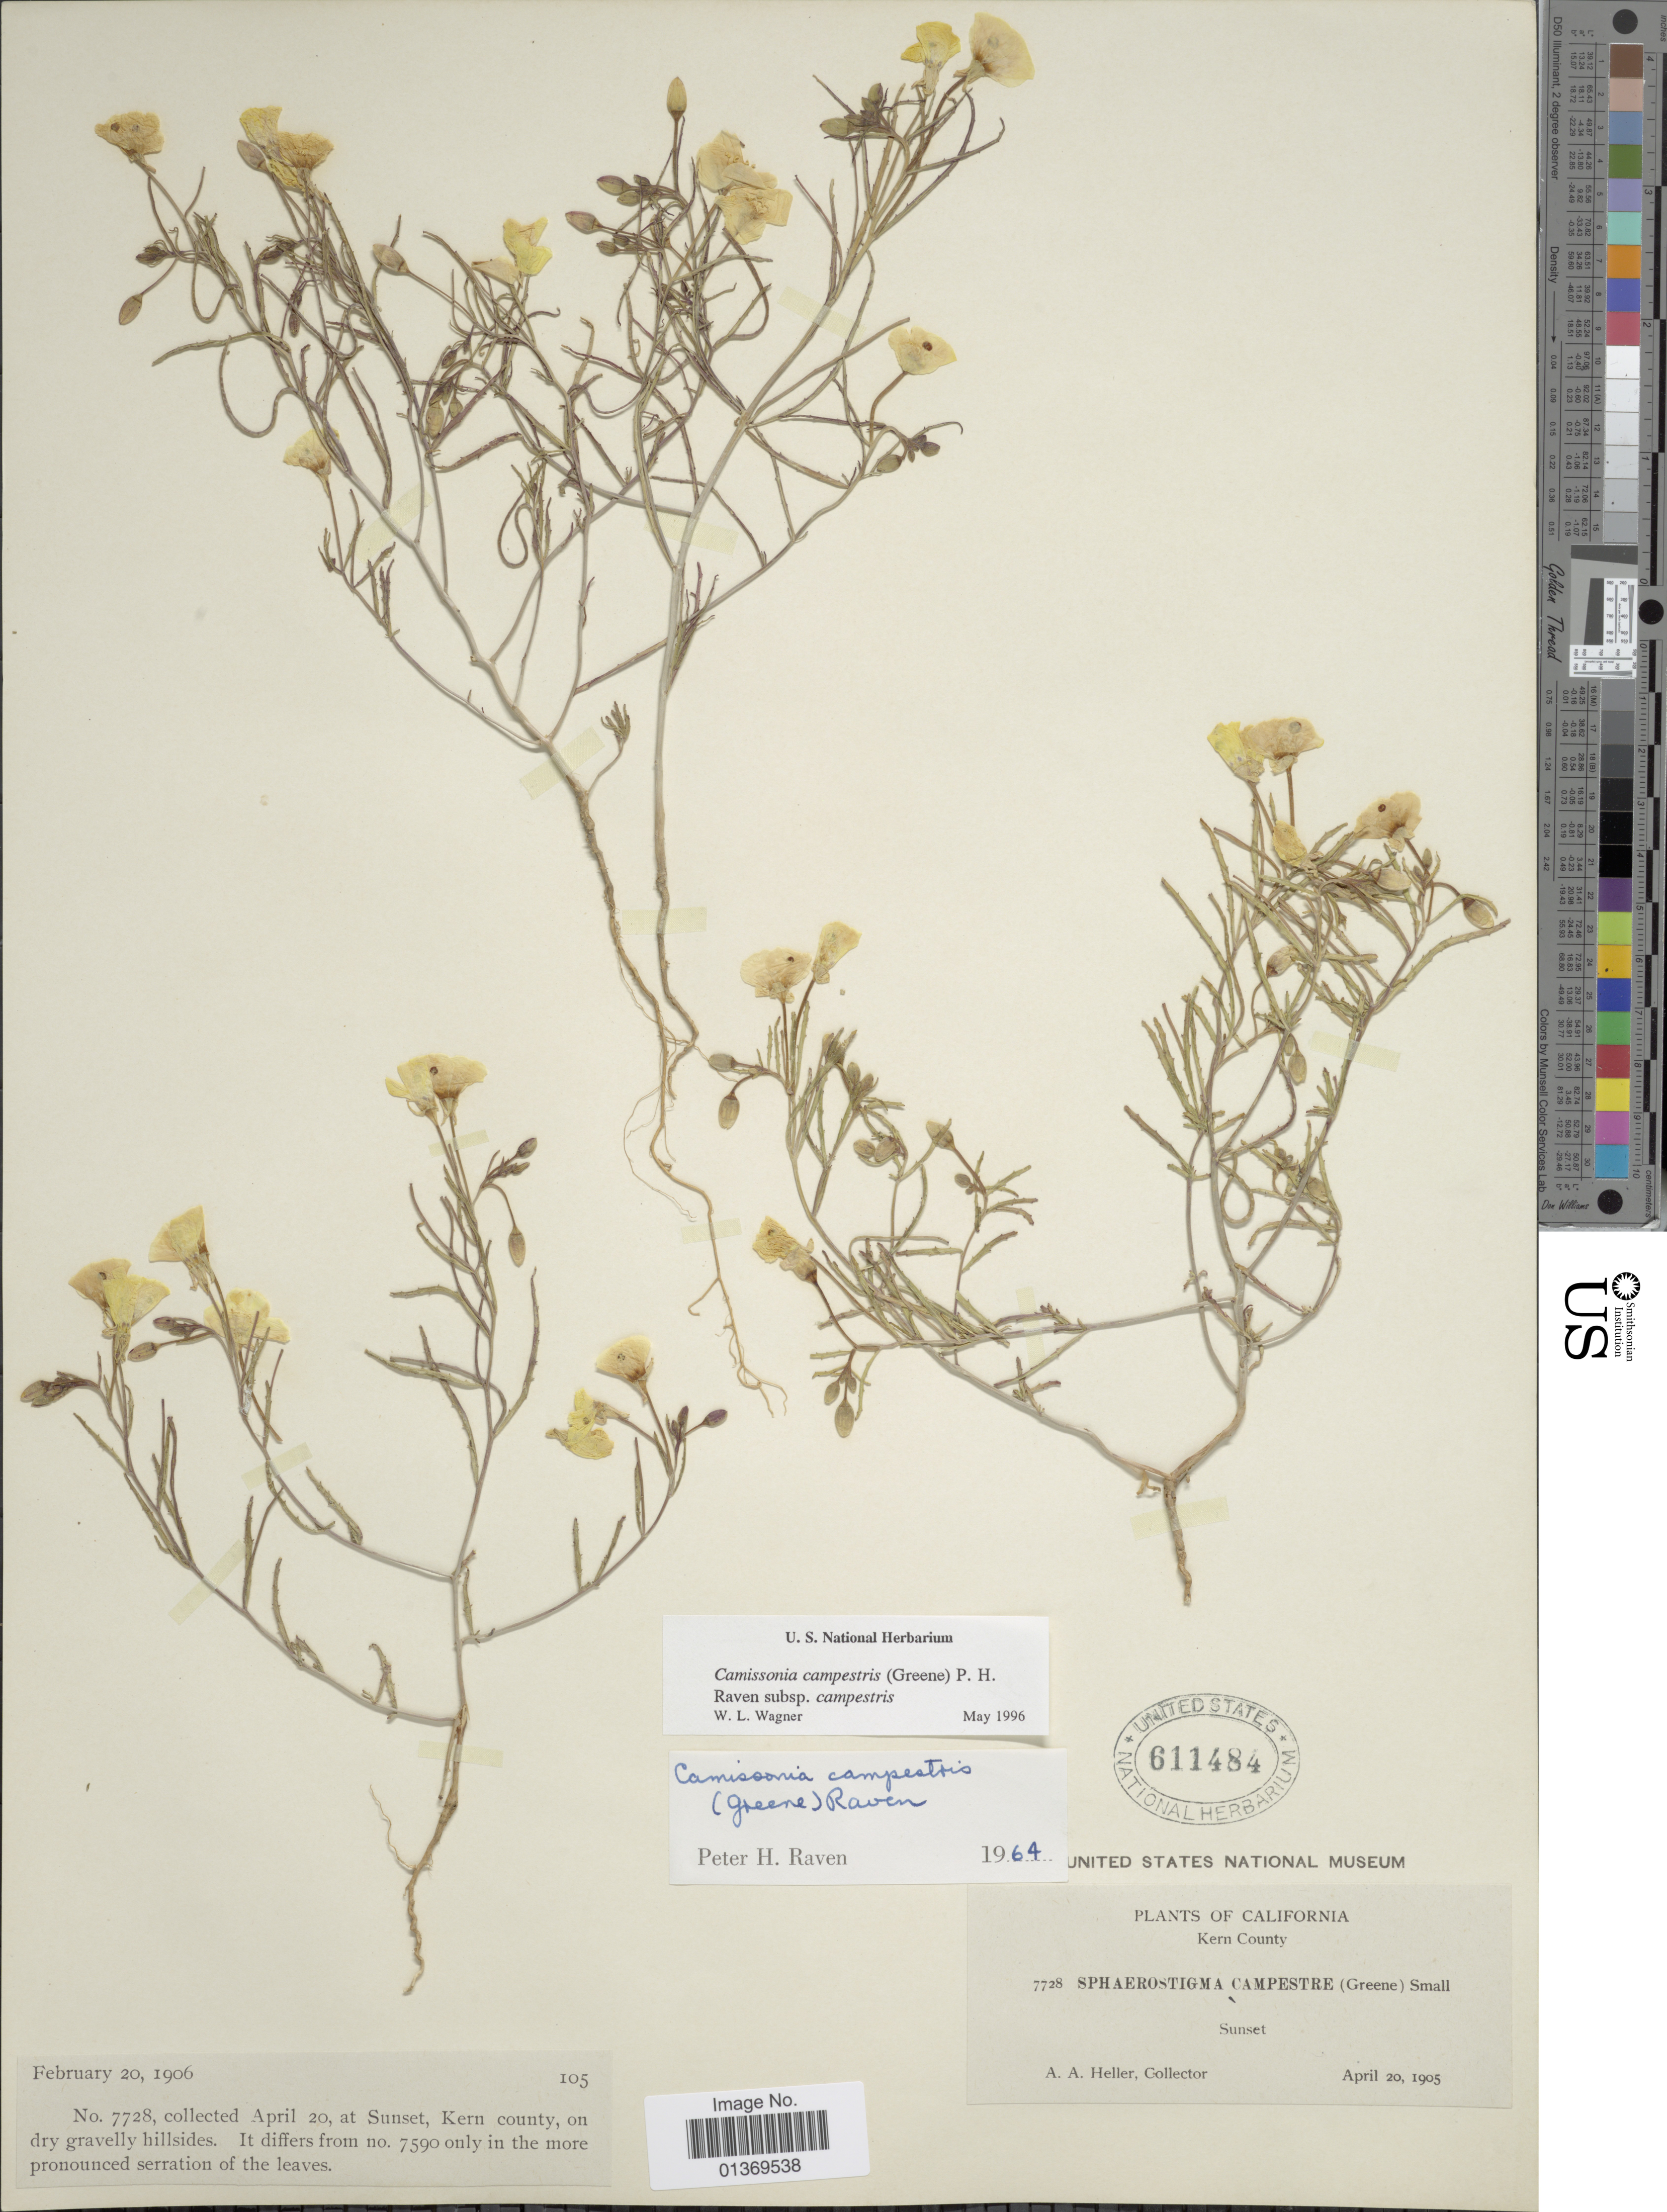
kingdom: Plantae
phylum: Tracheophyta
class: Magnoliopsida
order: Myrtales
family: Onagraceae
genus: Camissonia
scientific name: Camissonia campestris subsp. campestris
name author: (Greene) P.H. Raven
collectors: A. A. Heller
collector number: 7728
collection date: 1905-04-20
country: United States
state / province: California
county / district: Kern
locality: Kern County, Sunset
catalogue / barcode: US 611484